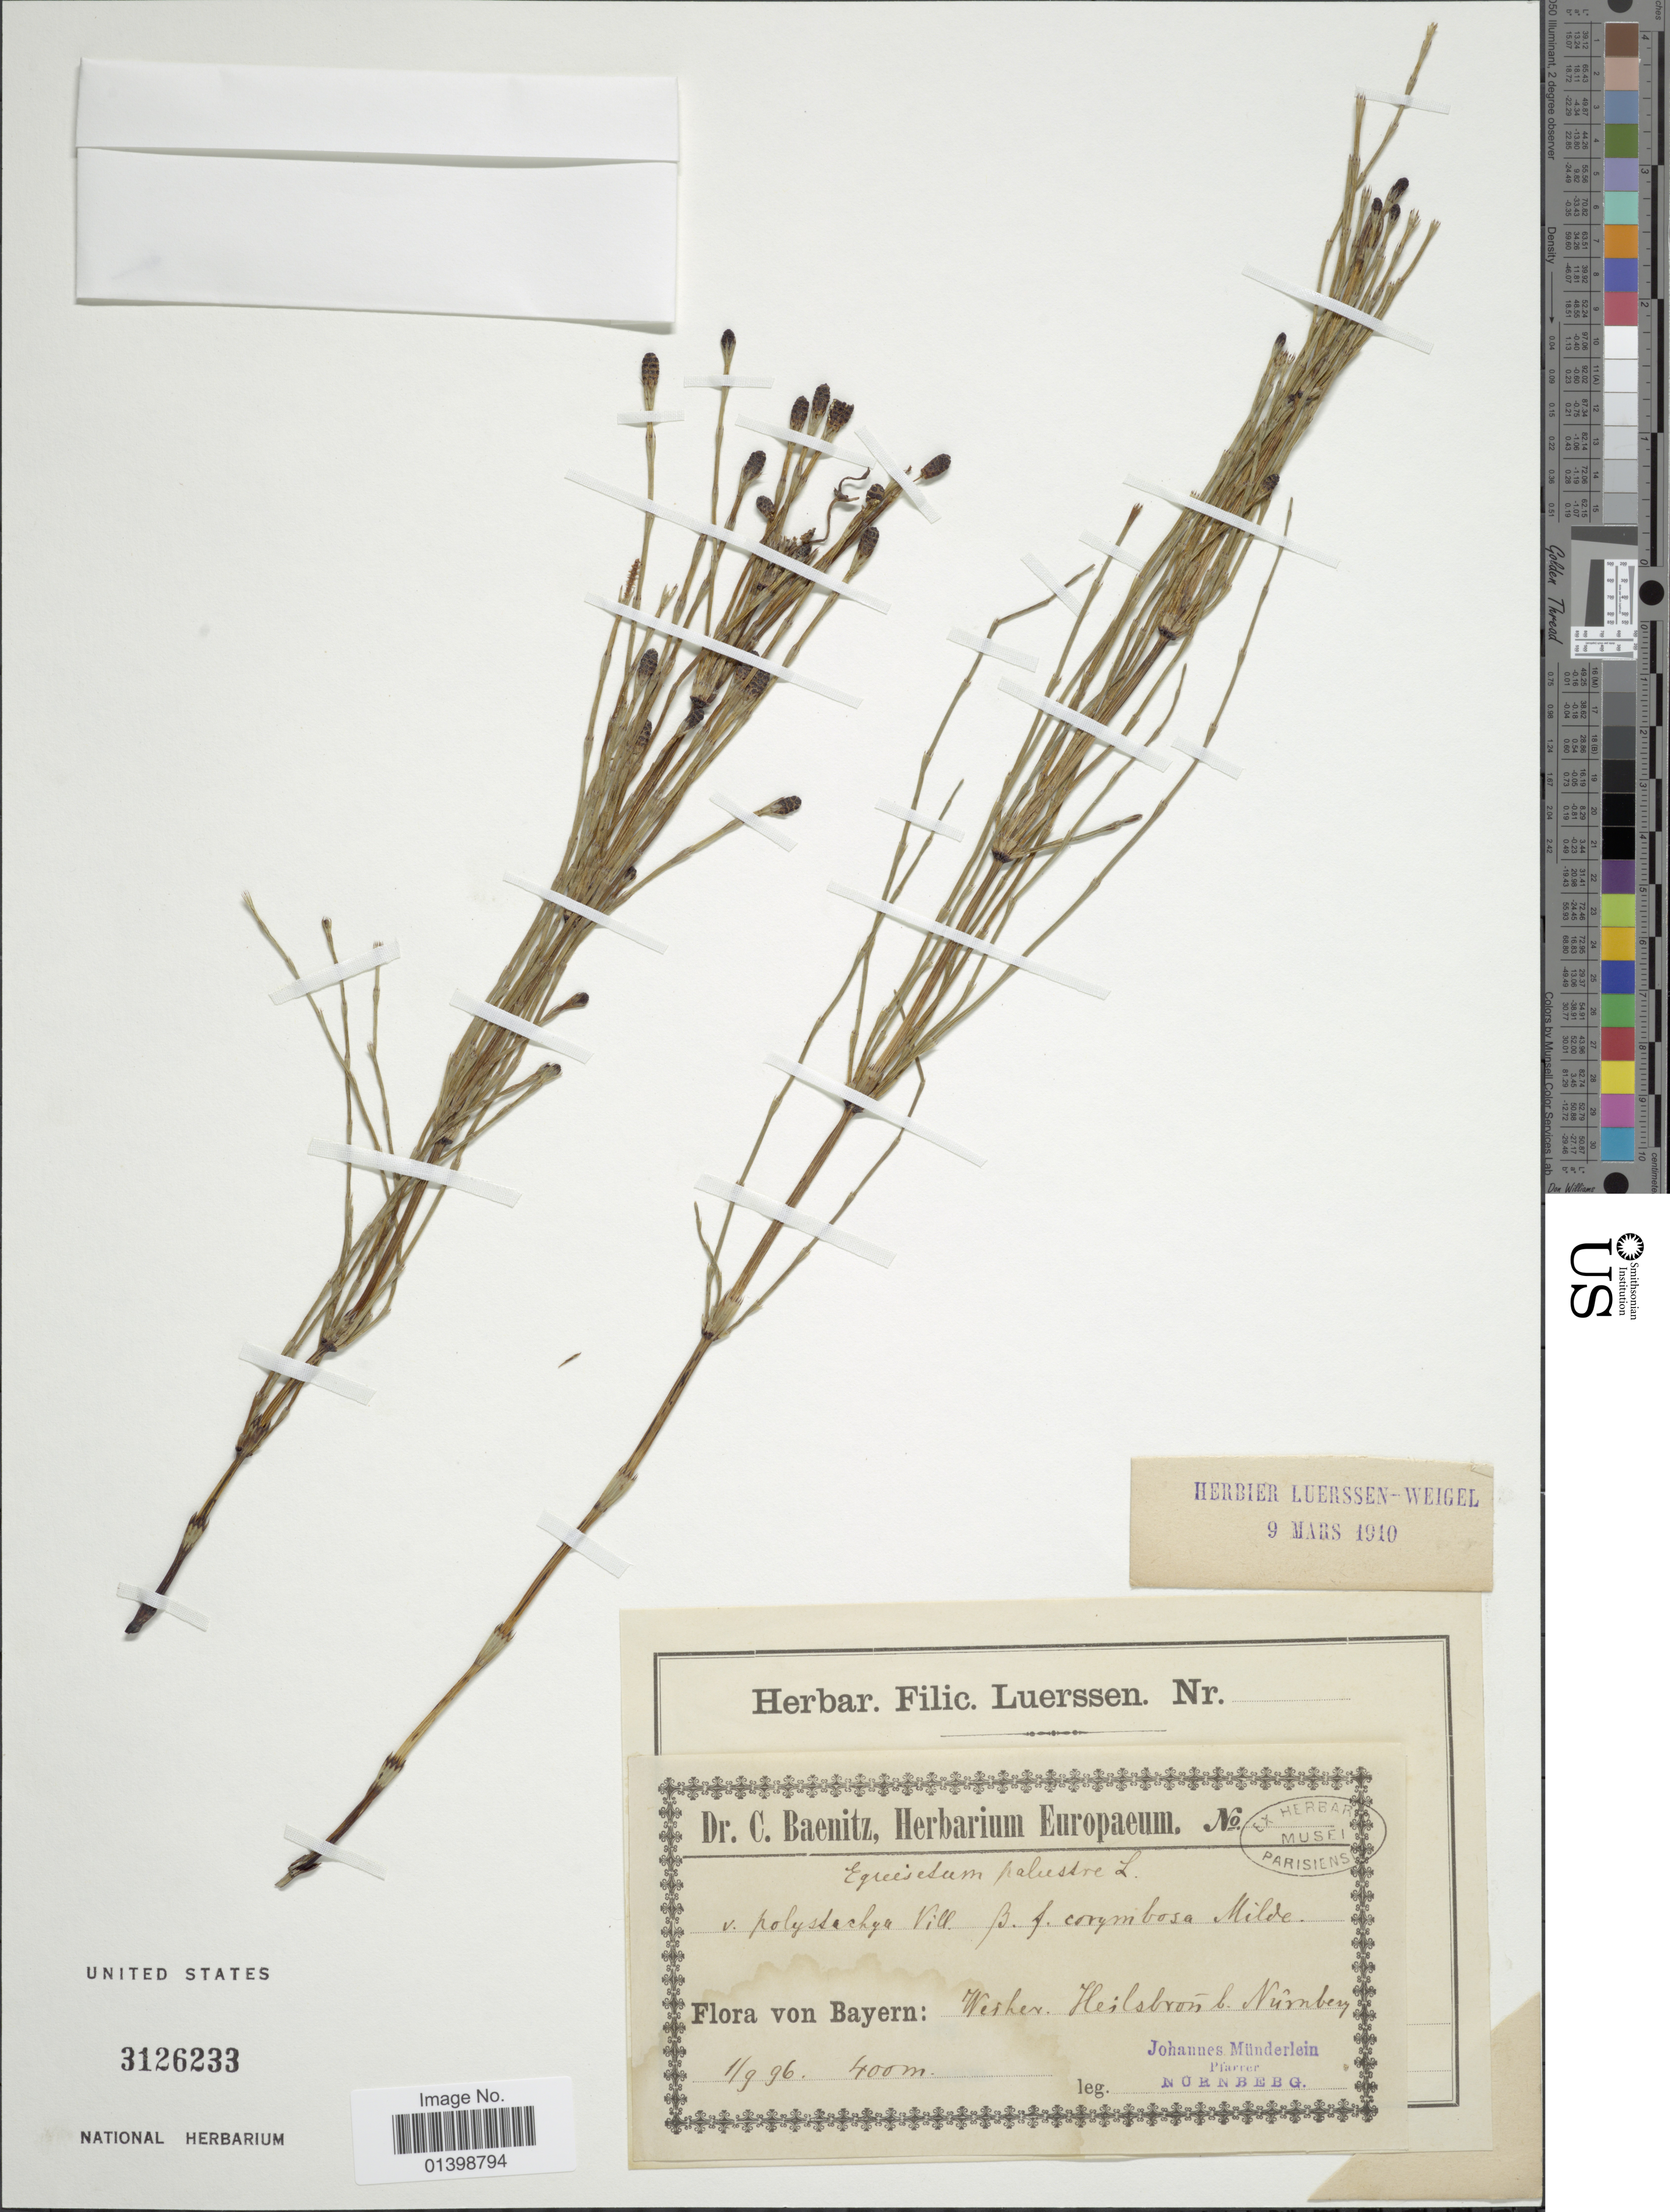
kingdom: Plantae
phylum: Tracheophyta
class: Polypodiopsida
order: Equisetales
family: Equisetaceae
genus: Equisetum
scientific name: Equisetum palustre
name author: L.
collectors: J. Münderlein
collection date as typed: Transcribed d/m/y: 1/9/96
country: Germany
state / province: Bayern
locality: Wesher Heilsbron b Nuremberg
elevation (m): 400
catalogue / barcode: US 3126233